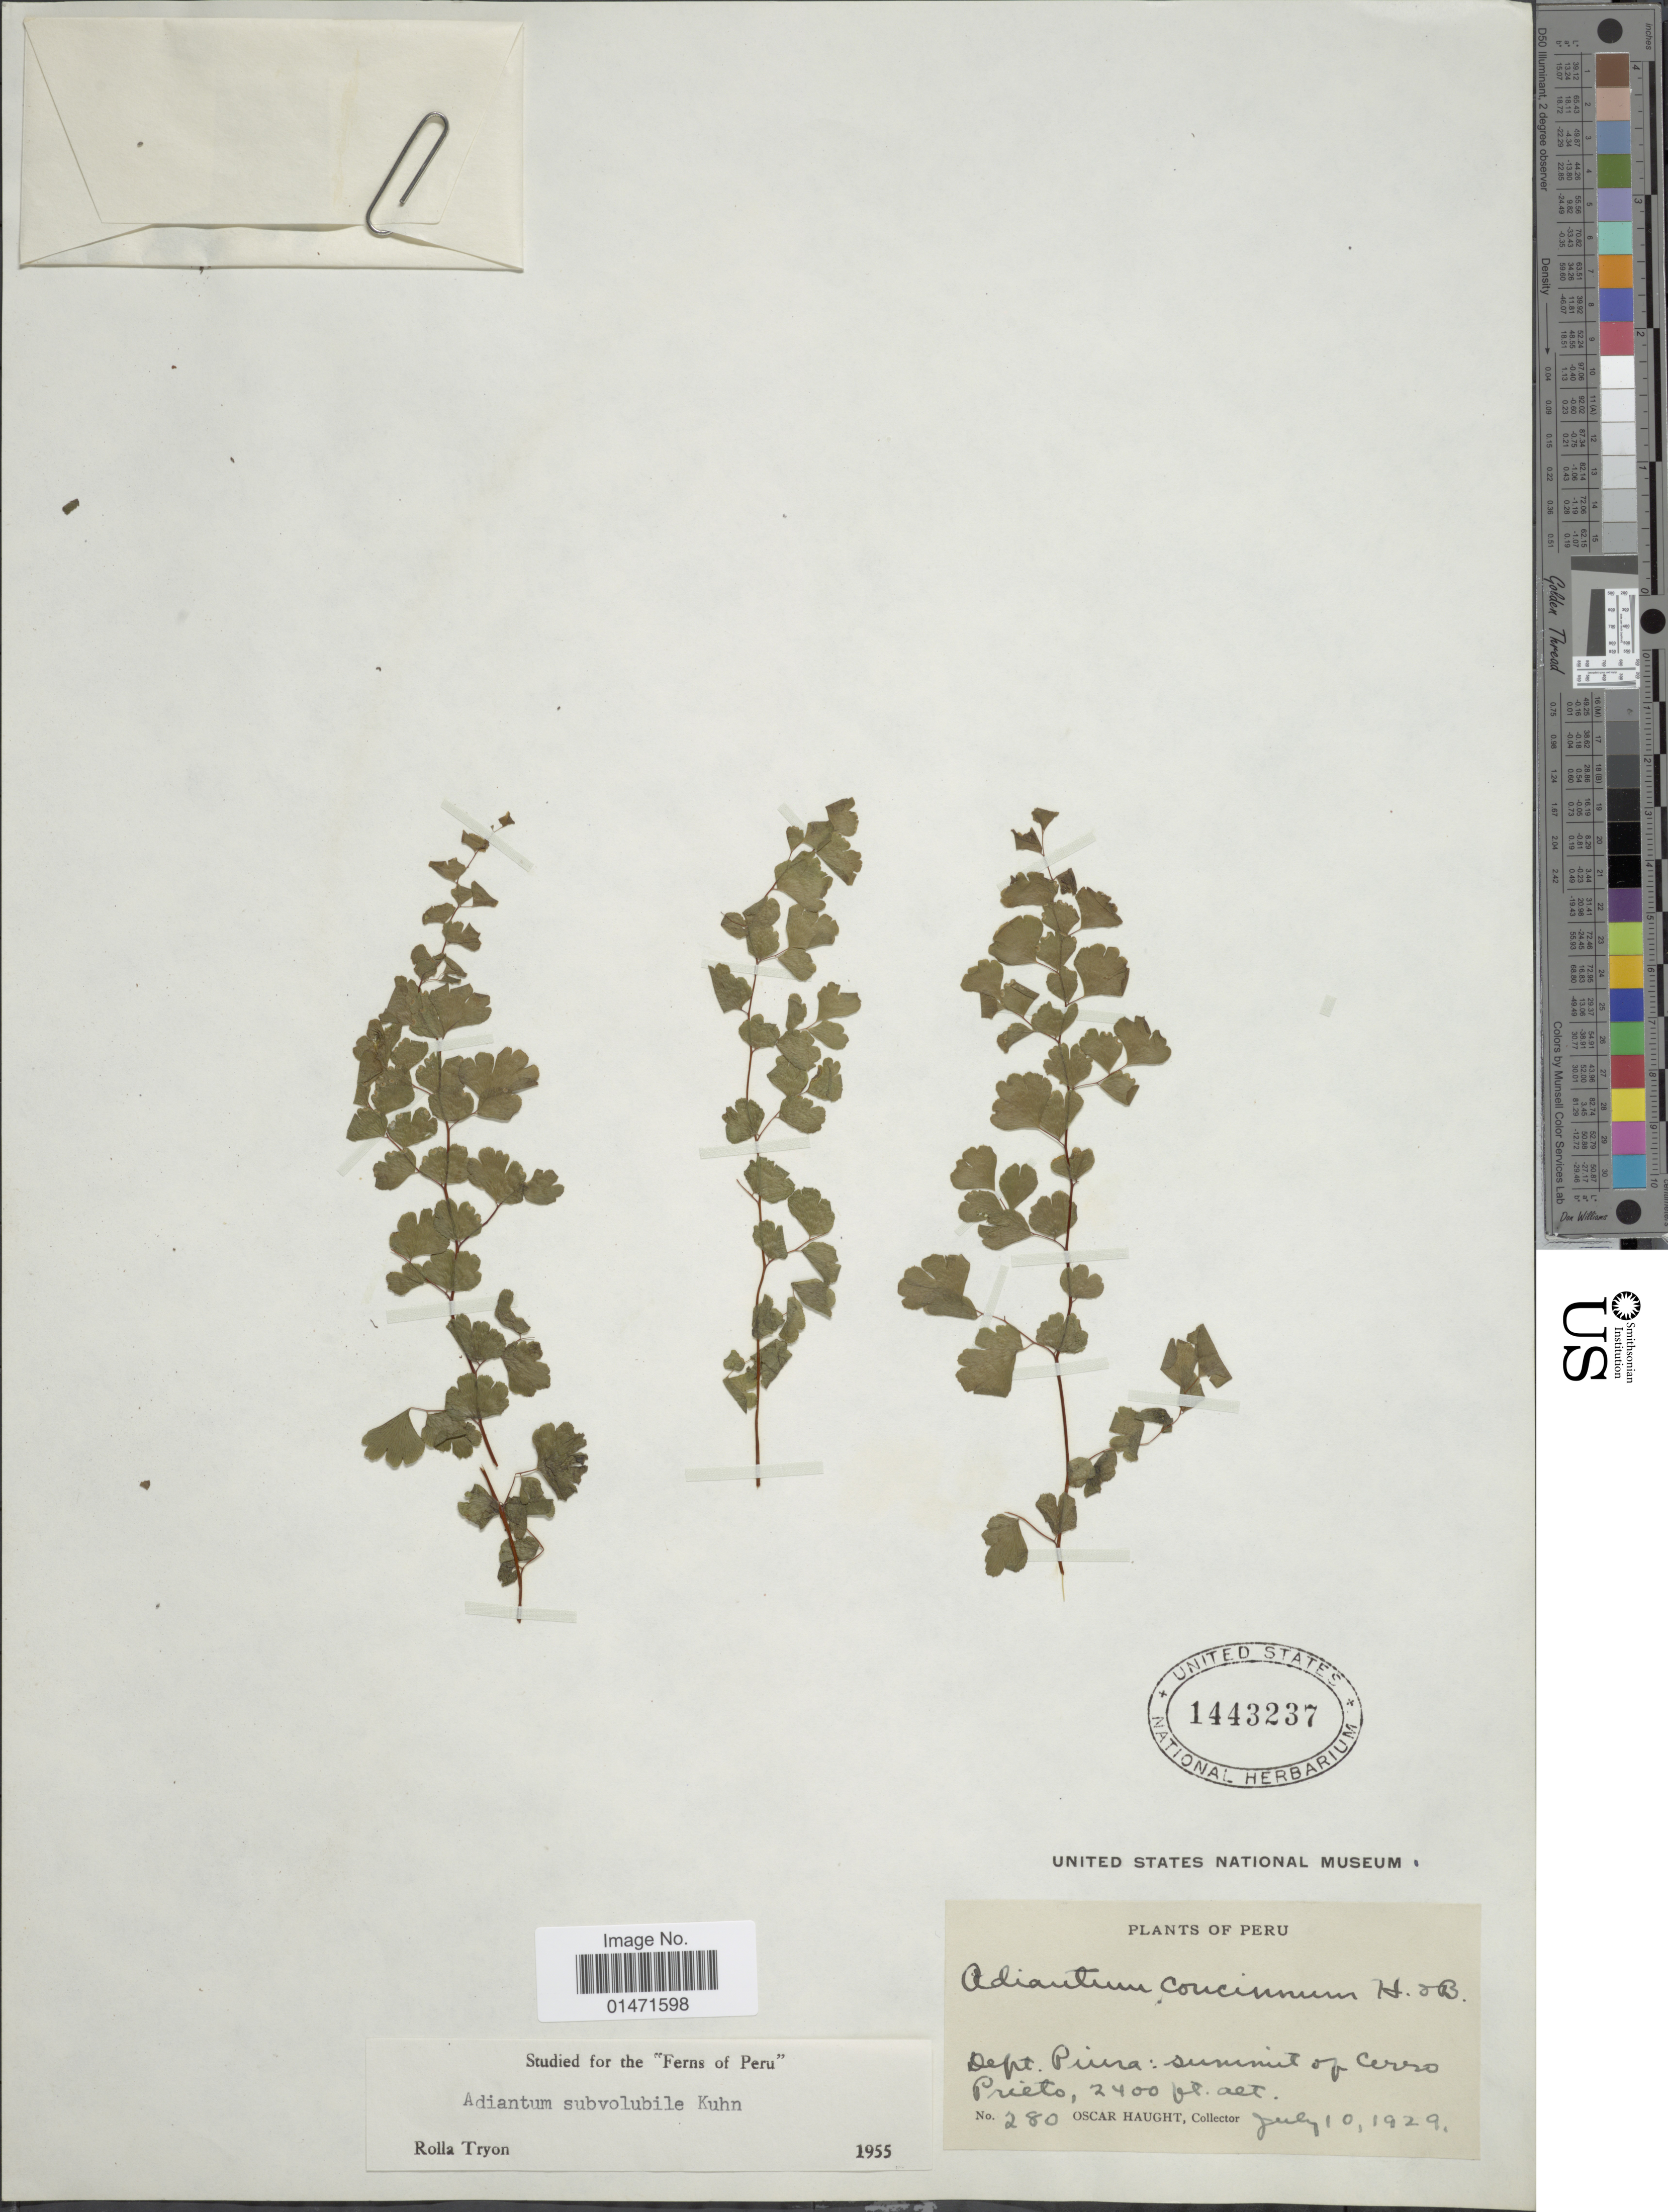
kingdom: Plantae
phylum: Tracheophyta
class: Polypodiopsida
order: Polypodiales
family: Pteridaceae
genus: Adiantum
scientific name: Adiantum subvolubile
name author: Mett. ex Kuhn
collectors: O. L. Haught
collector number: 280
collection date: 1929-07-10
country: Peru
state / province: Piura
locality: Summit of Cerro Prieto, Dept. Piura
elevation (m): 732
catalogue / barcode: US 1443237